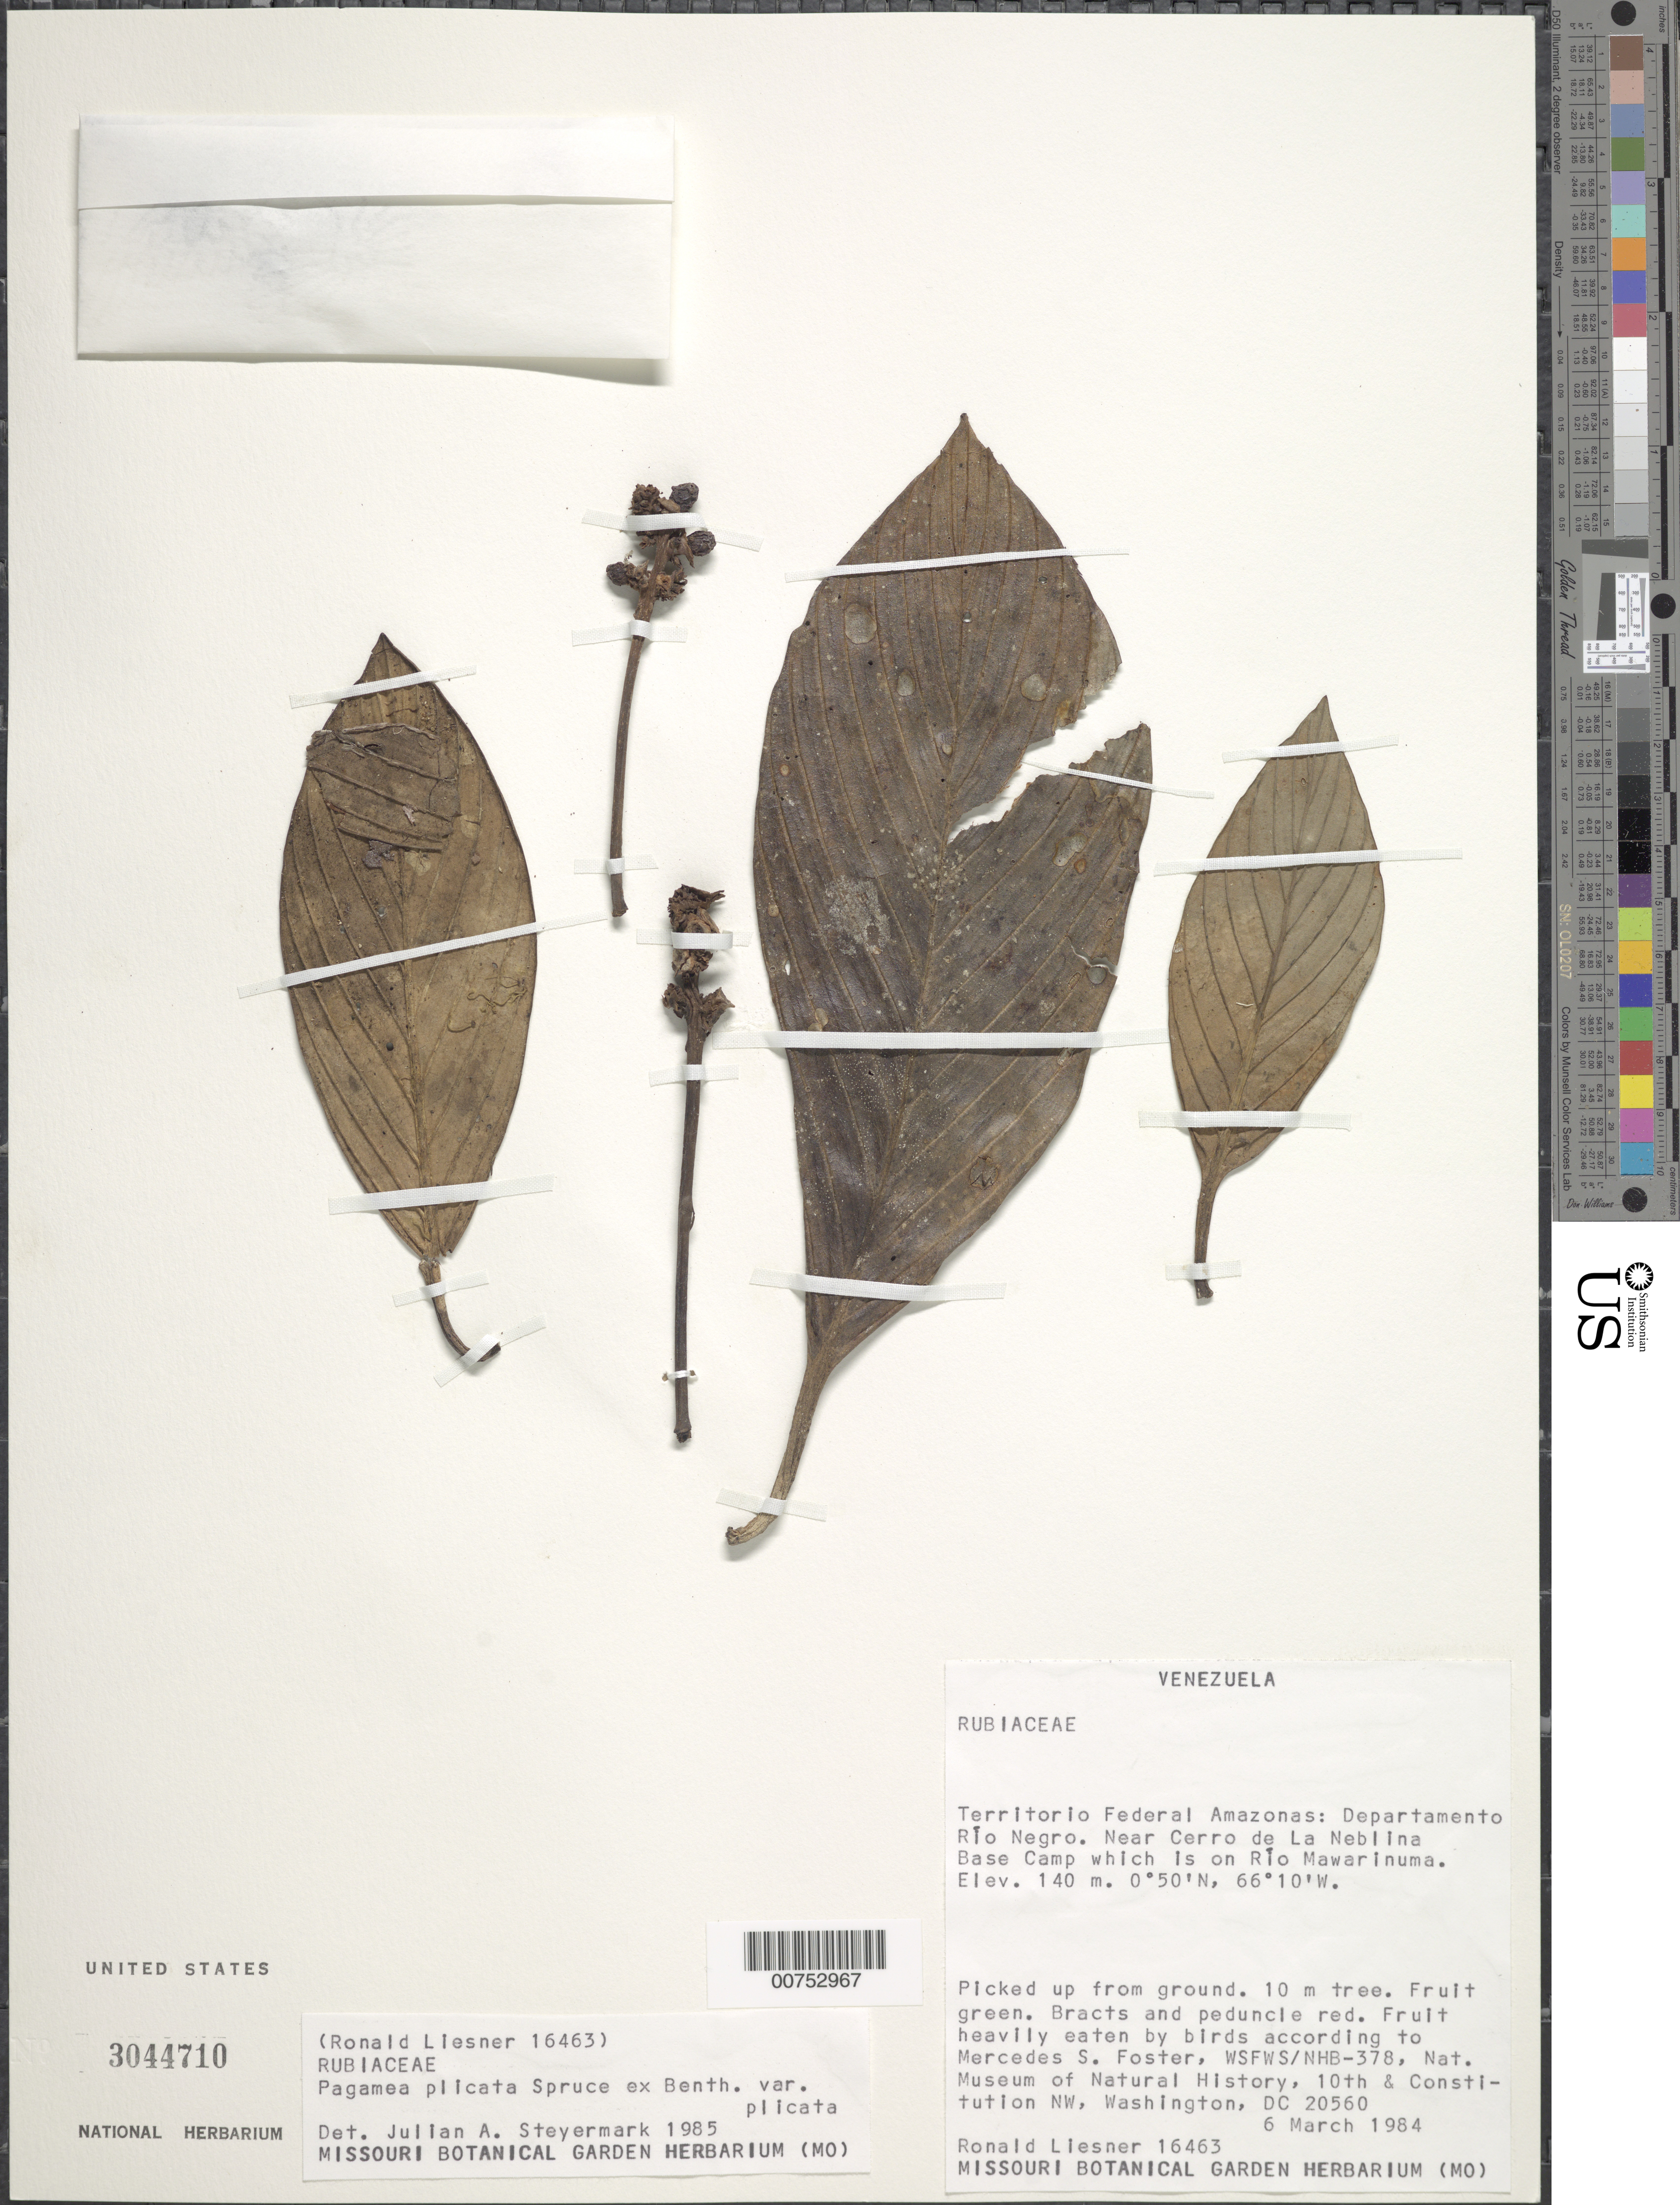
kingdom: Plantae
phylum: Tracheophyta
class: Magnoliopsida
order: Gentianales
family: Rubiaceae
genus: Pagamea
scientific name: Pagamea plicata var. plicata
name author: Spruce ex Benth.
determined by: Steyermark, Julian A., (VEN)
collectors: R. L. Liesner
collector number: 16463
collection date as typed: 6-Mar-84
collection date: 1984-03-06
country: Venezuela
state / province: Amazonas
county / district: Río Negro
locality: Río Mawarinuma, 1.5 km S of Cerro de La Neblina Base Camp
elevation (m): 140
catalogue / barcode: US 3044710